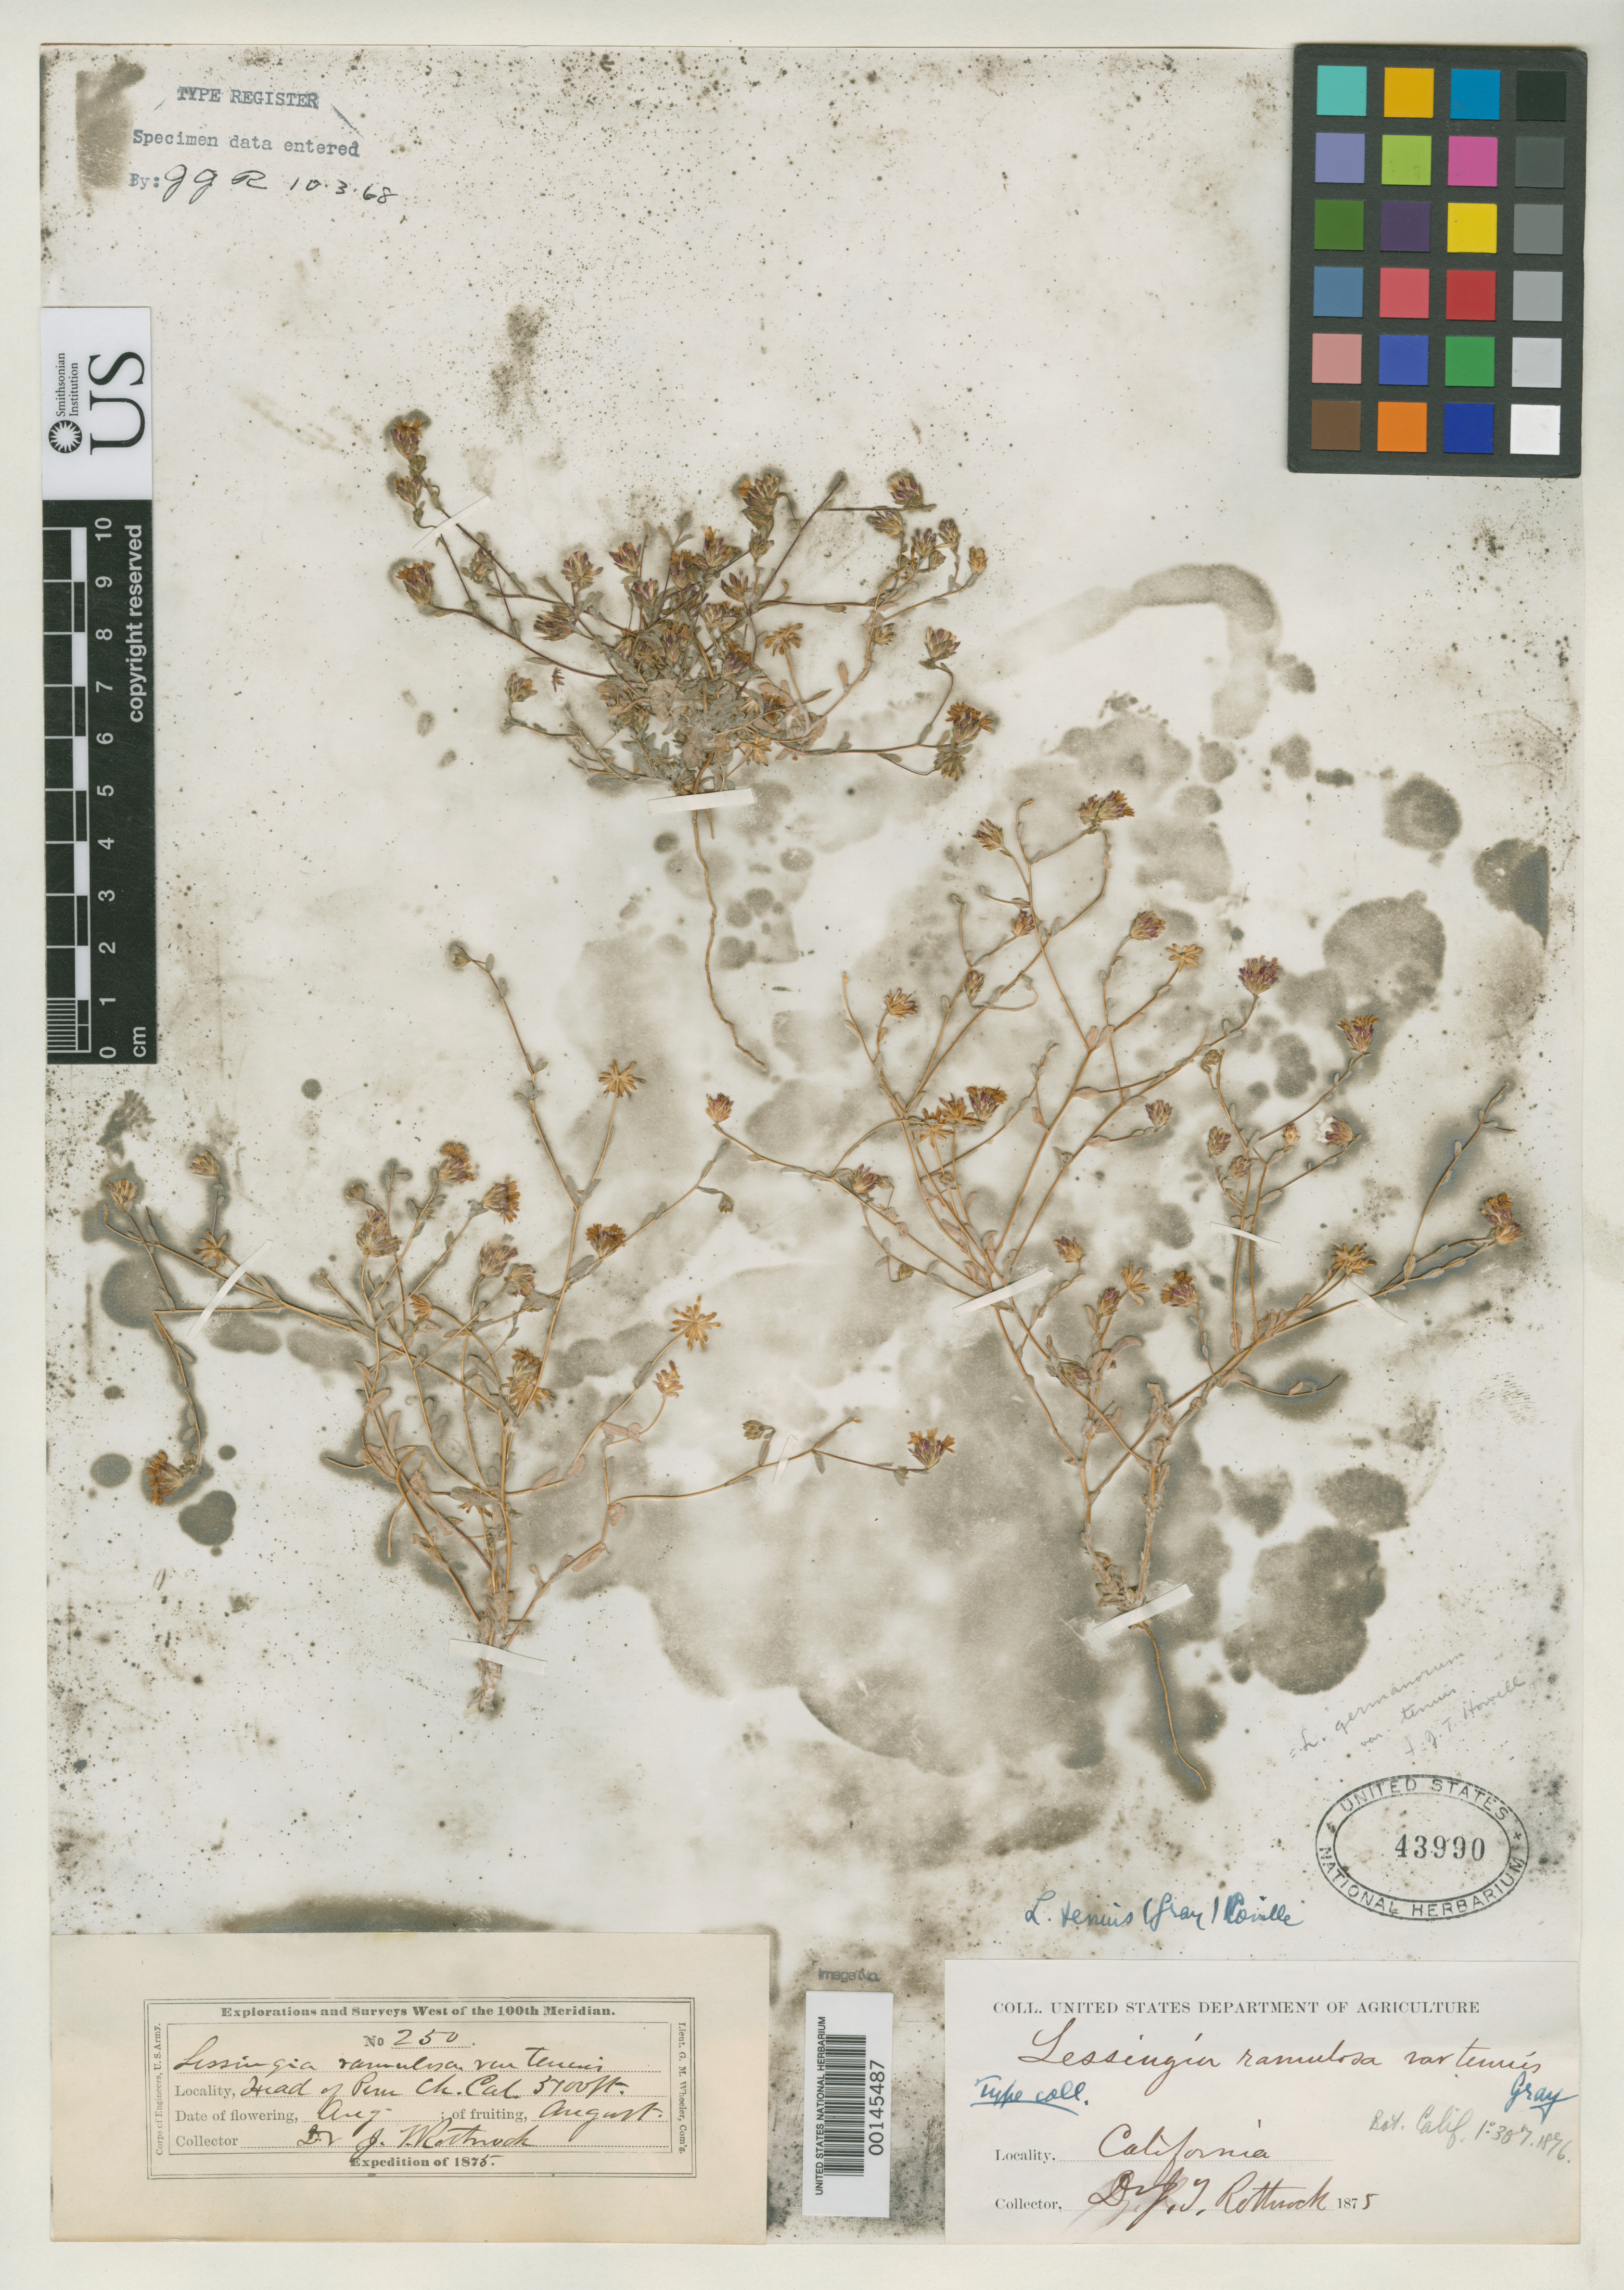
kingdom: Plantae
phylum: Tracheophyta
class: Magnoliopsida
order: Asterales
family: Asteraceae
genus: Lessingia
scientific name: Lessingia ramulosa var. tenuis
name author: A. Gray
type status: Isosyntype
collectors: J. T. Rothrock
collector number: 250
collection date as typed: Aug 1875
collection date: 1875-08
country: United States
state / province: California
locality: Head of Peru Ch. Cat.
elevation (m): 1554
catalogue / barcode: US 43990